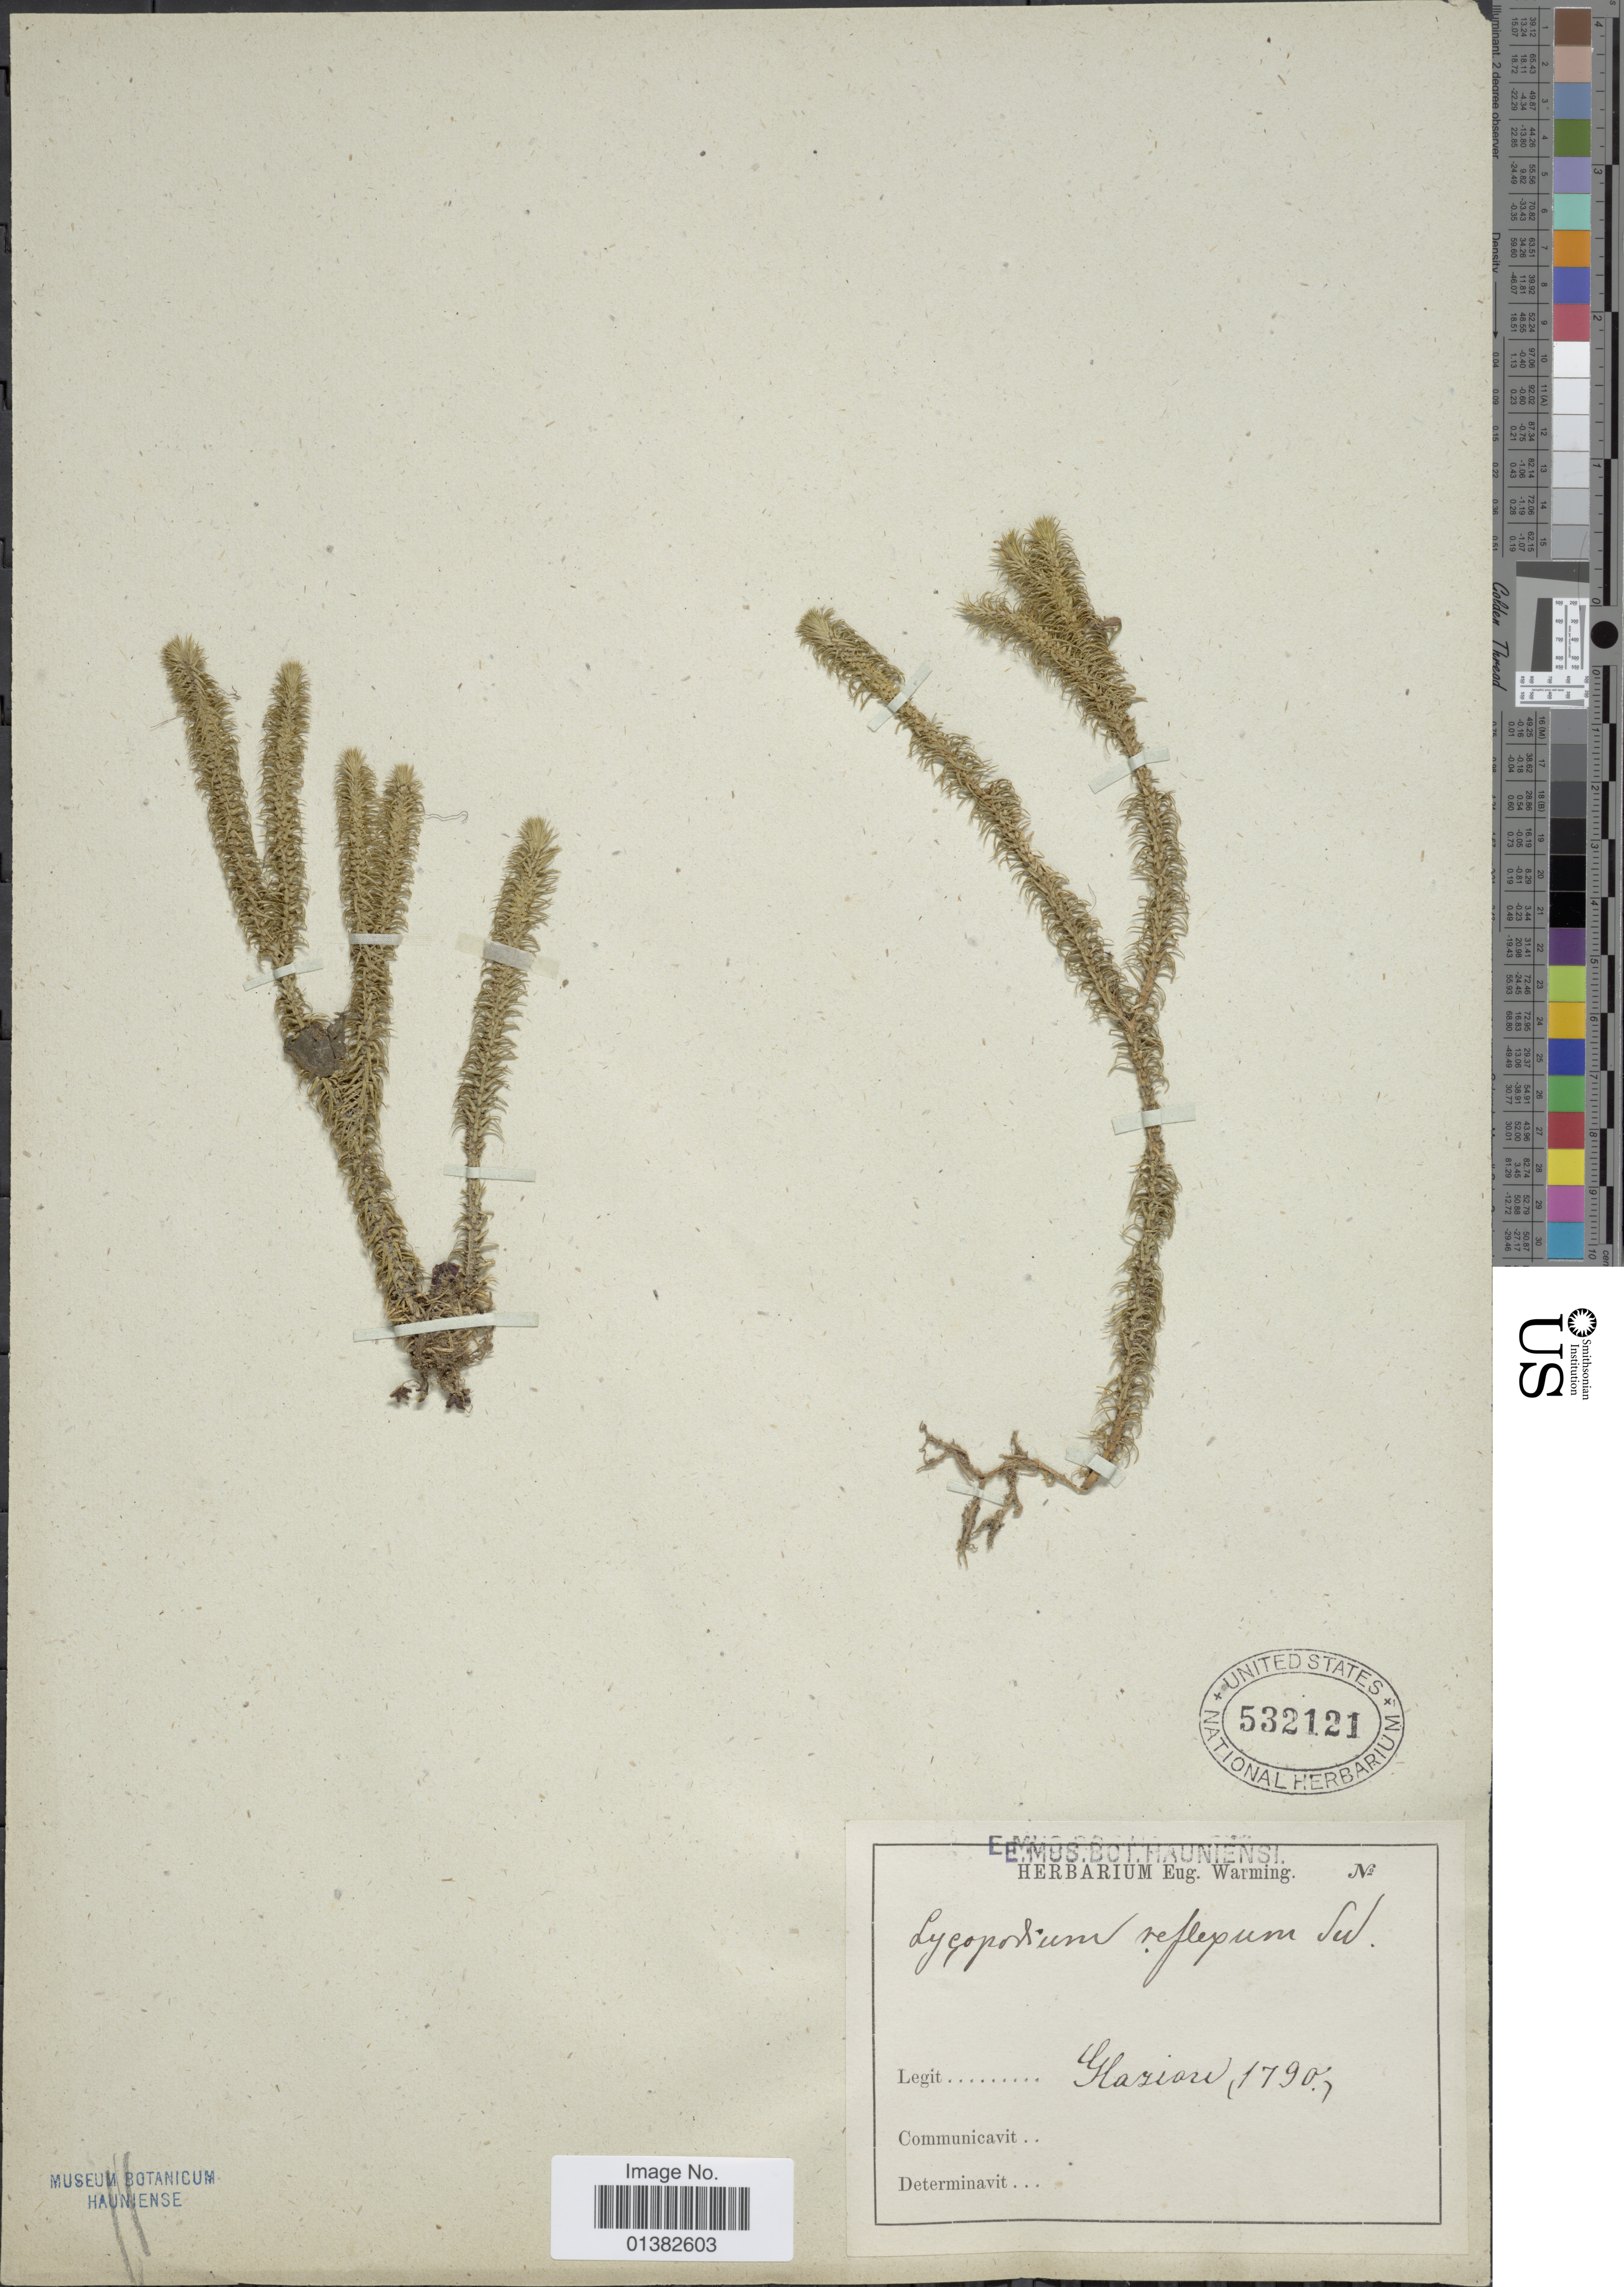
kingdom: Plantae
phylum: Tracheophyta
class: Lycopodiopsida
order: Lycopodiales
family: Lycopodiaceae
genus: Phlegmariurus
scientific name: Phlegmariurus reflexus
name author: (Lam.) B. Øllg.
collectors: Glaziou, --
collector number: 1790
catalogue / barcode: US 532121